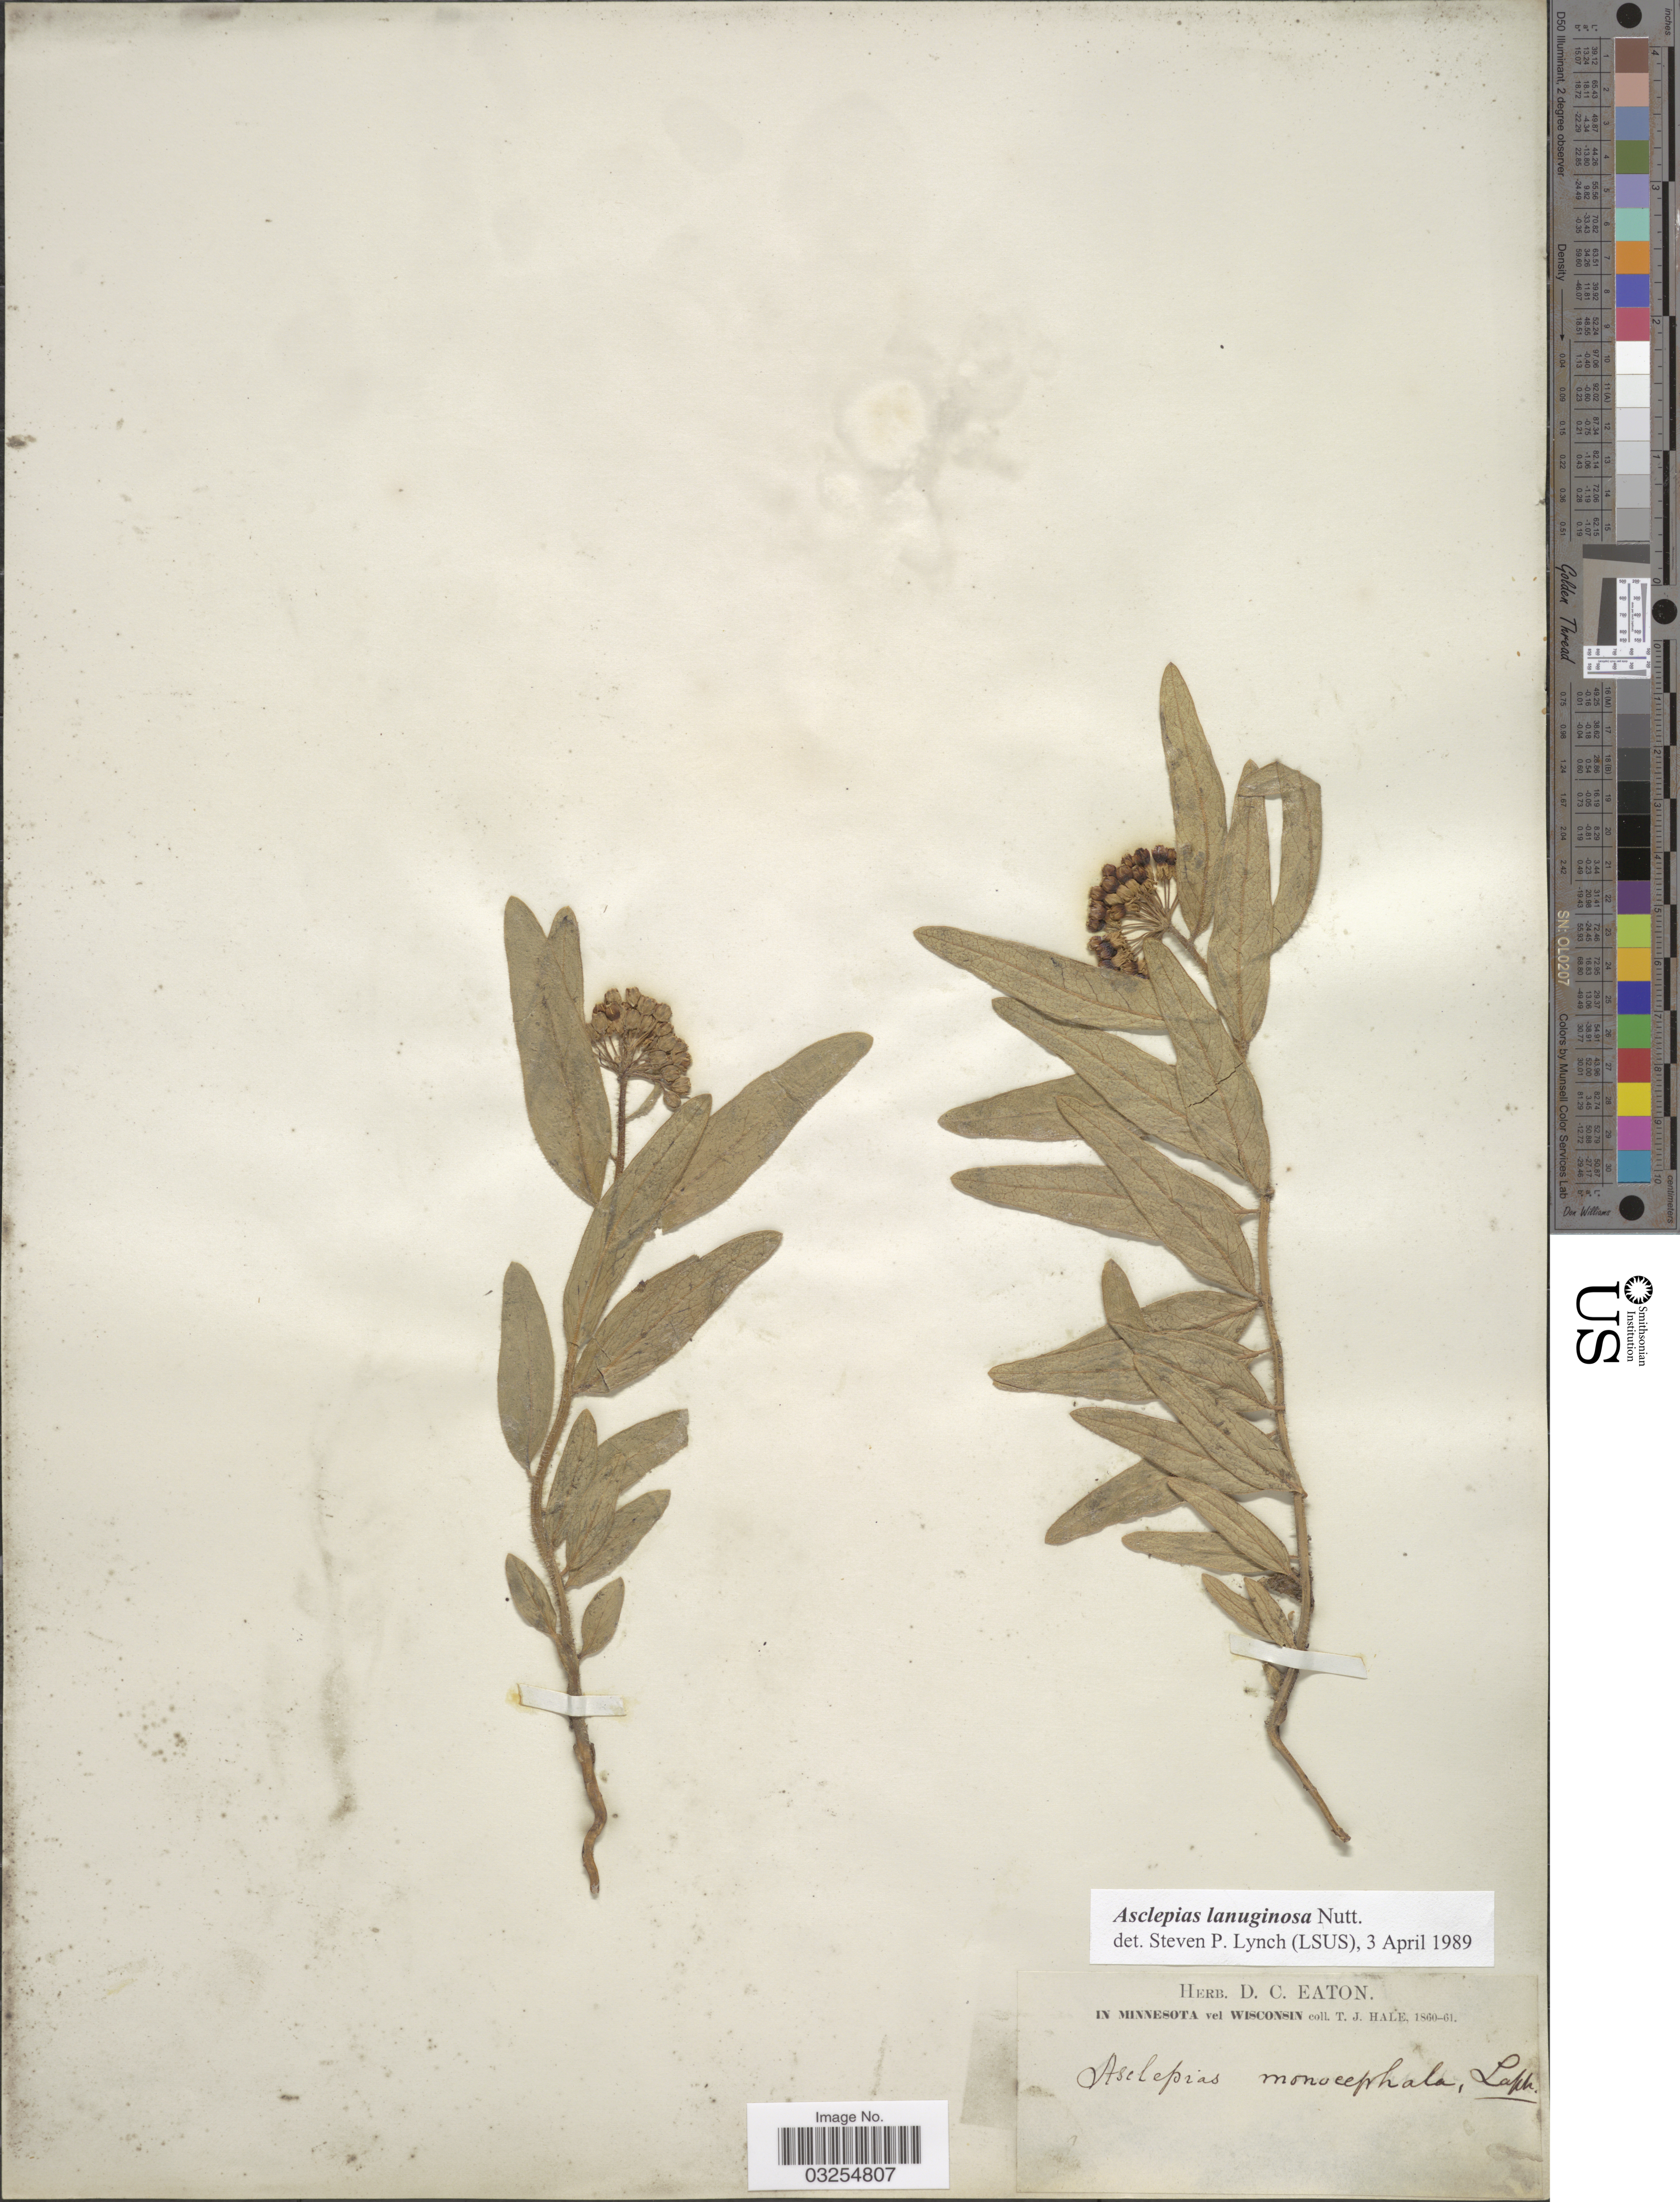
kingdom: Plantae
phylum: Tracheophyta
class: Magnoliopsida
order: Gentianales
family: Apocynaceae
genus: Asclepias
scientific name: Asclepias lanuginosa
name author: Nutt.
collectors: T. Hale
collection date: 1860/1861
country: United States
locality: In Minnesota vel Wisconsin.